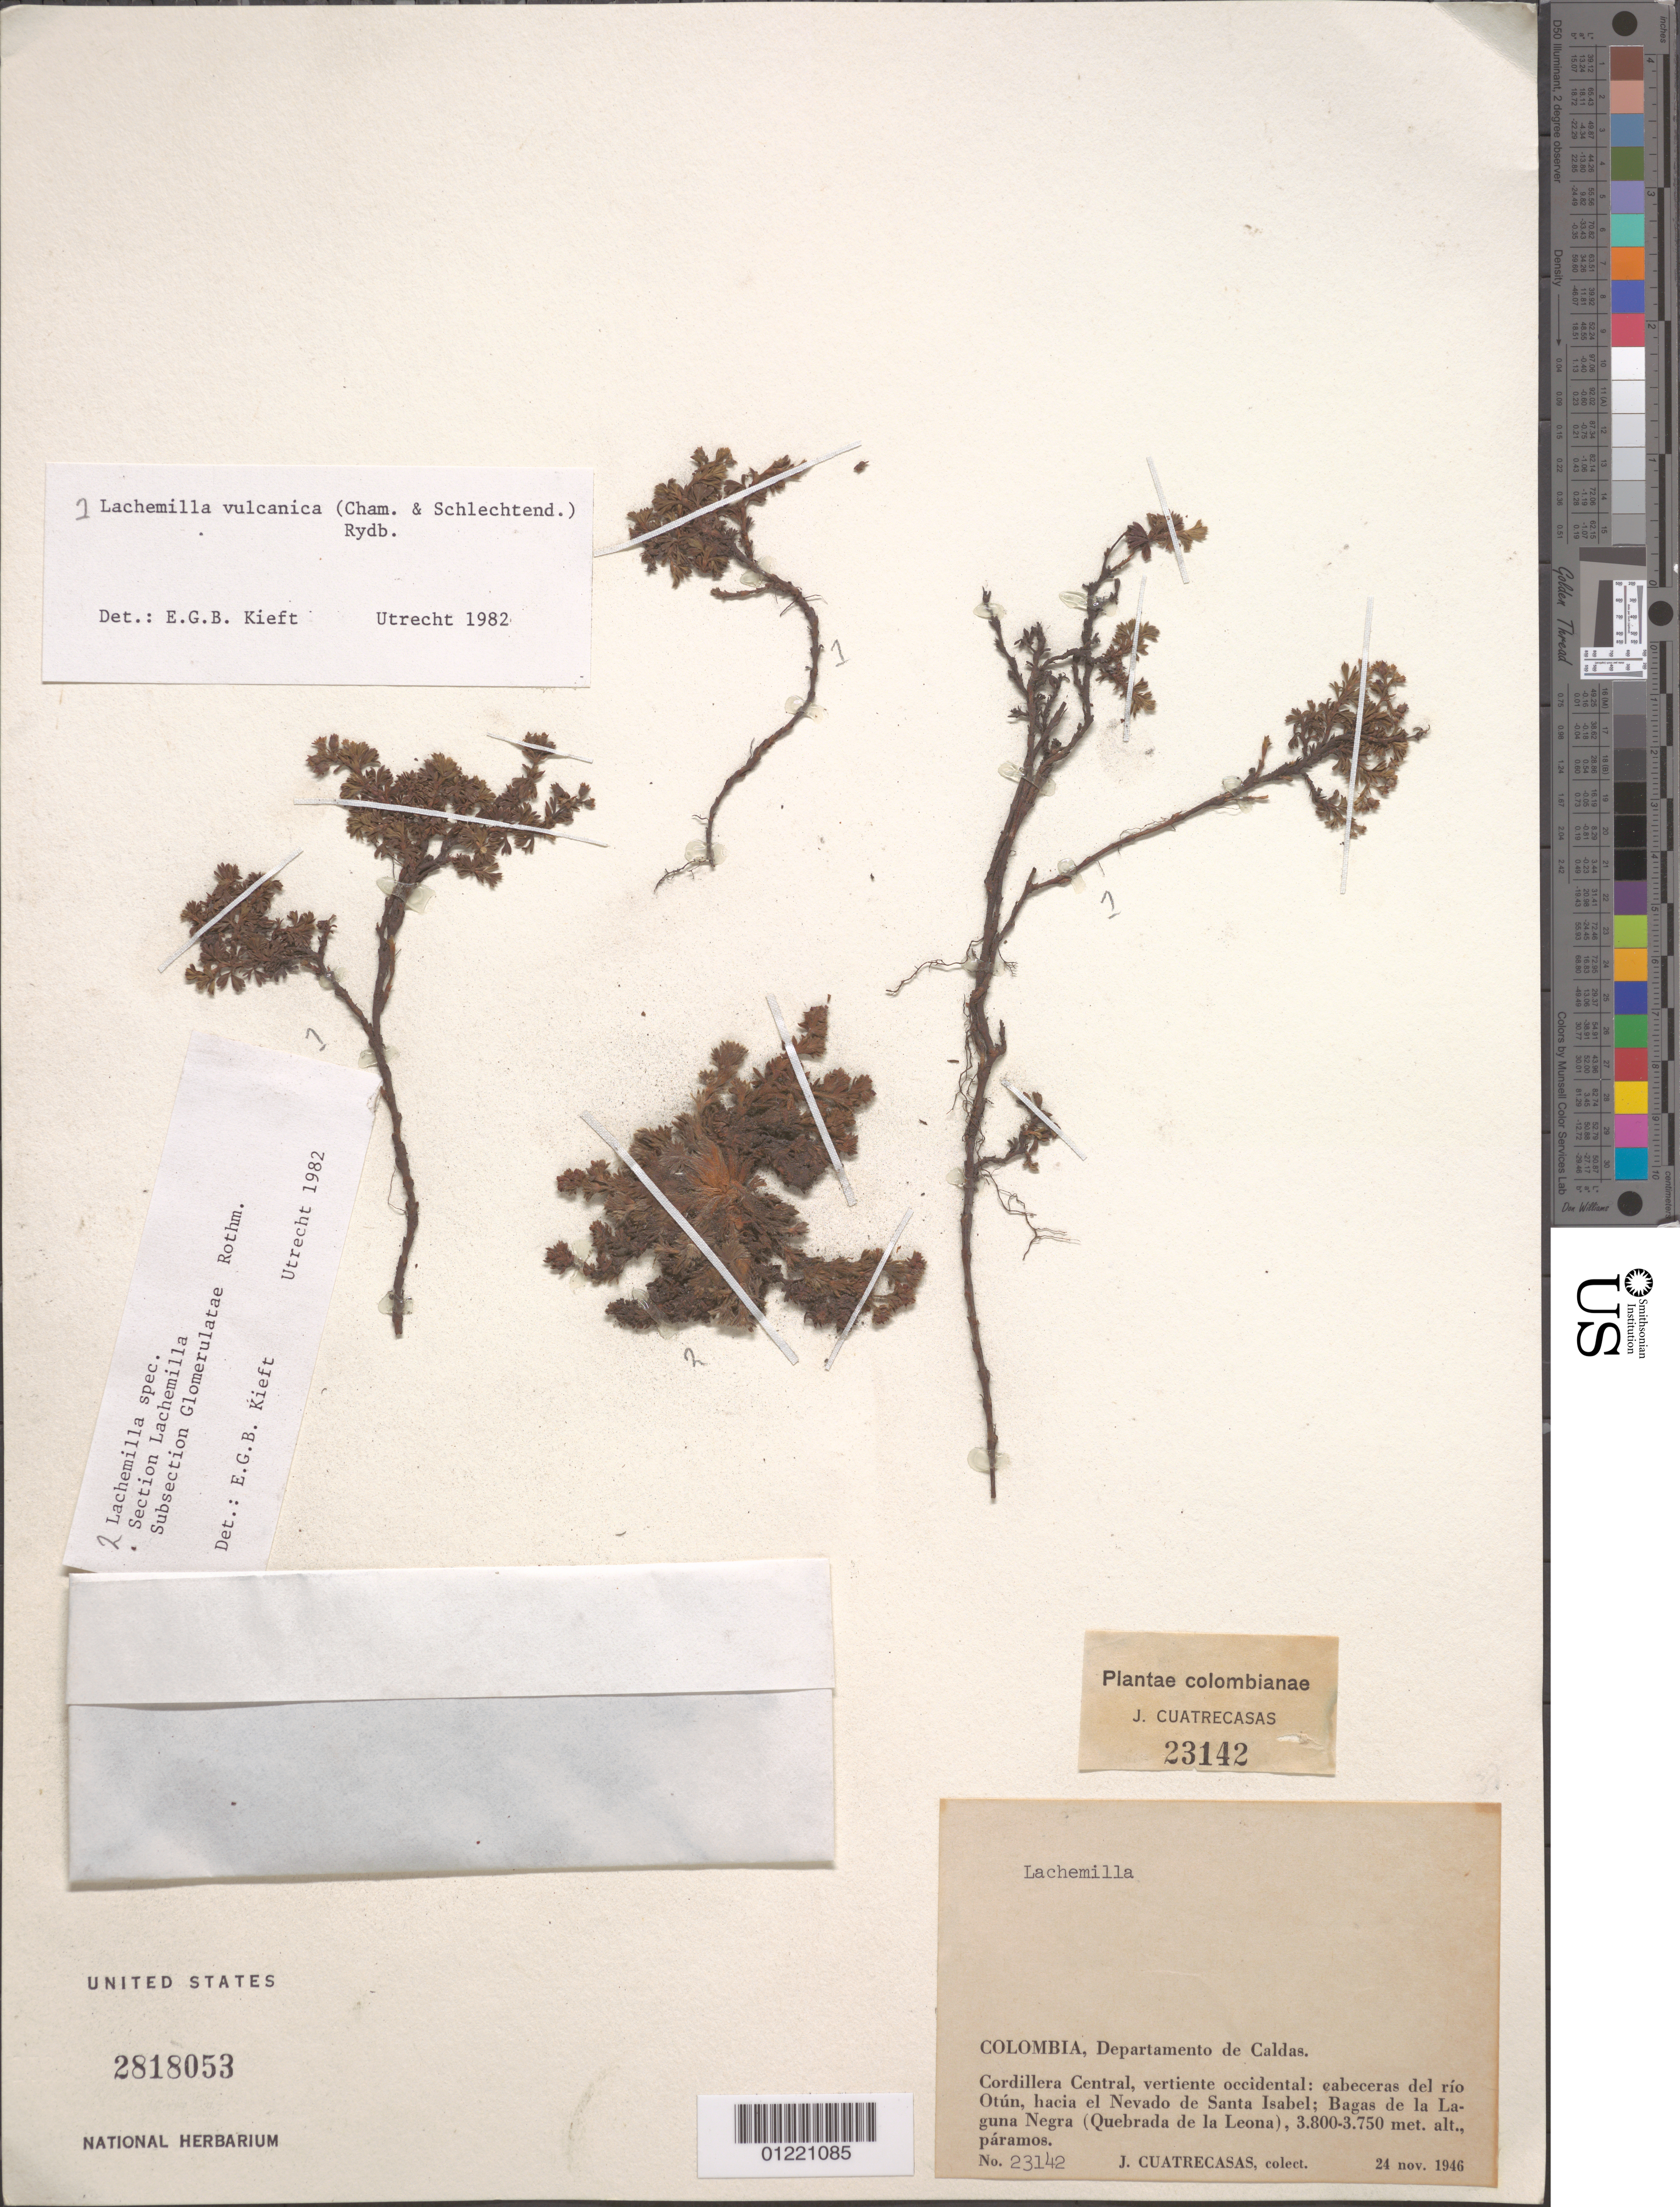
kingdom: Plantae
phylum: Tracheophyta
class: Magnoliopsida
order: Rosales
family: Rosaceae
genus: Lachemilla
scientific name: Lachemilla vulcanica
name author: (Cham. & Schltdl.) Rydb.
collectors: J. Cuatrecasas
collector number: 23142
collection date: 1946-11-24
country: Colombia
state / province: Caldas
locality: Cordillera Central, vertiente occidental: cabeceras del rio Otun, hacia el Nevado de Santa Isabel; Bagas de la Laguna Negra (Quebrada de la Leona)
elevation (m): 3750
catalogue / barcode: US 2818053